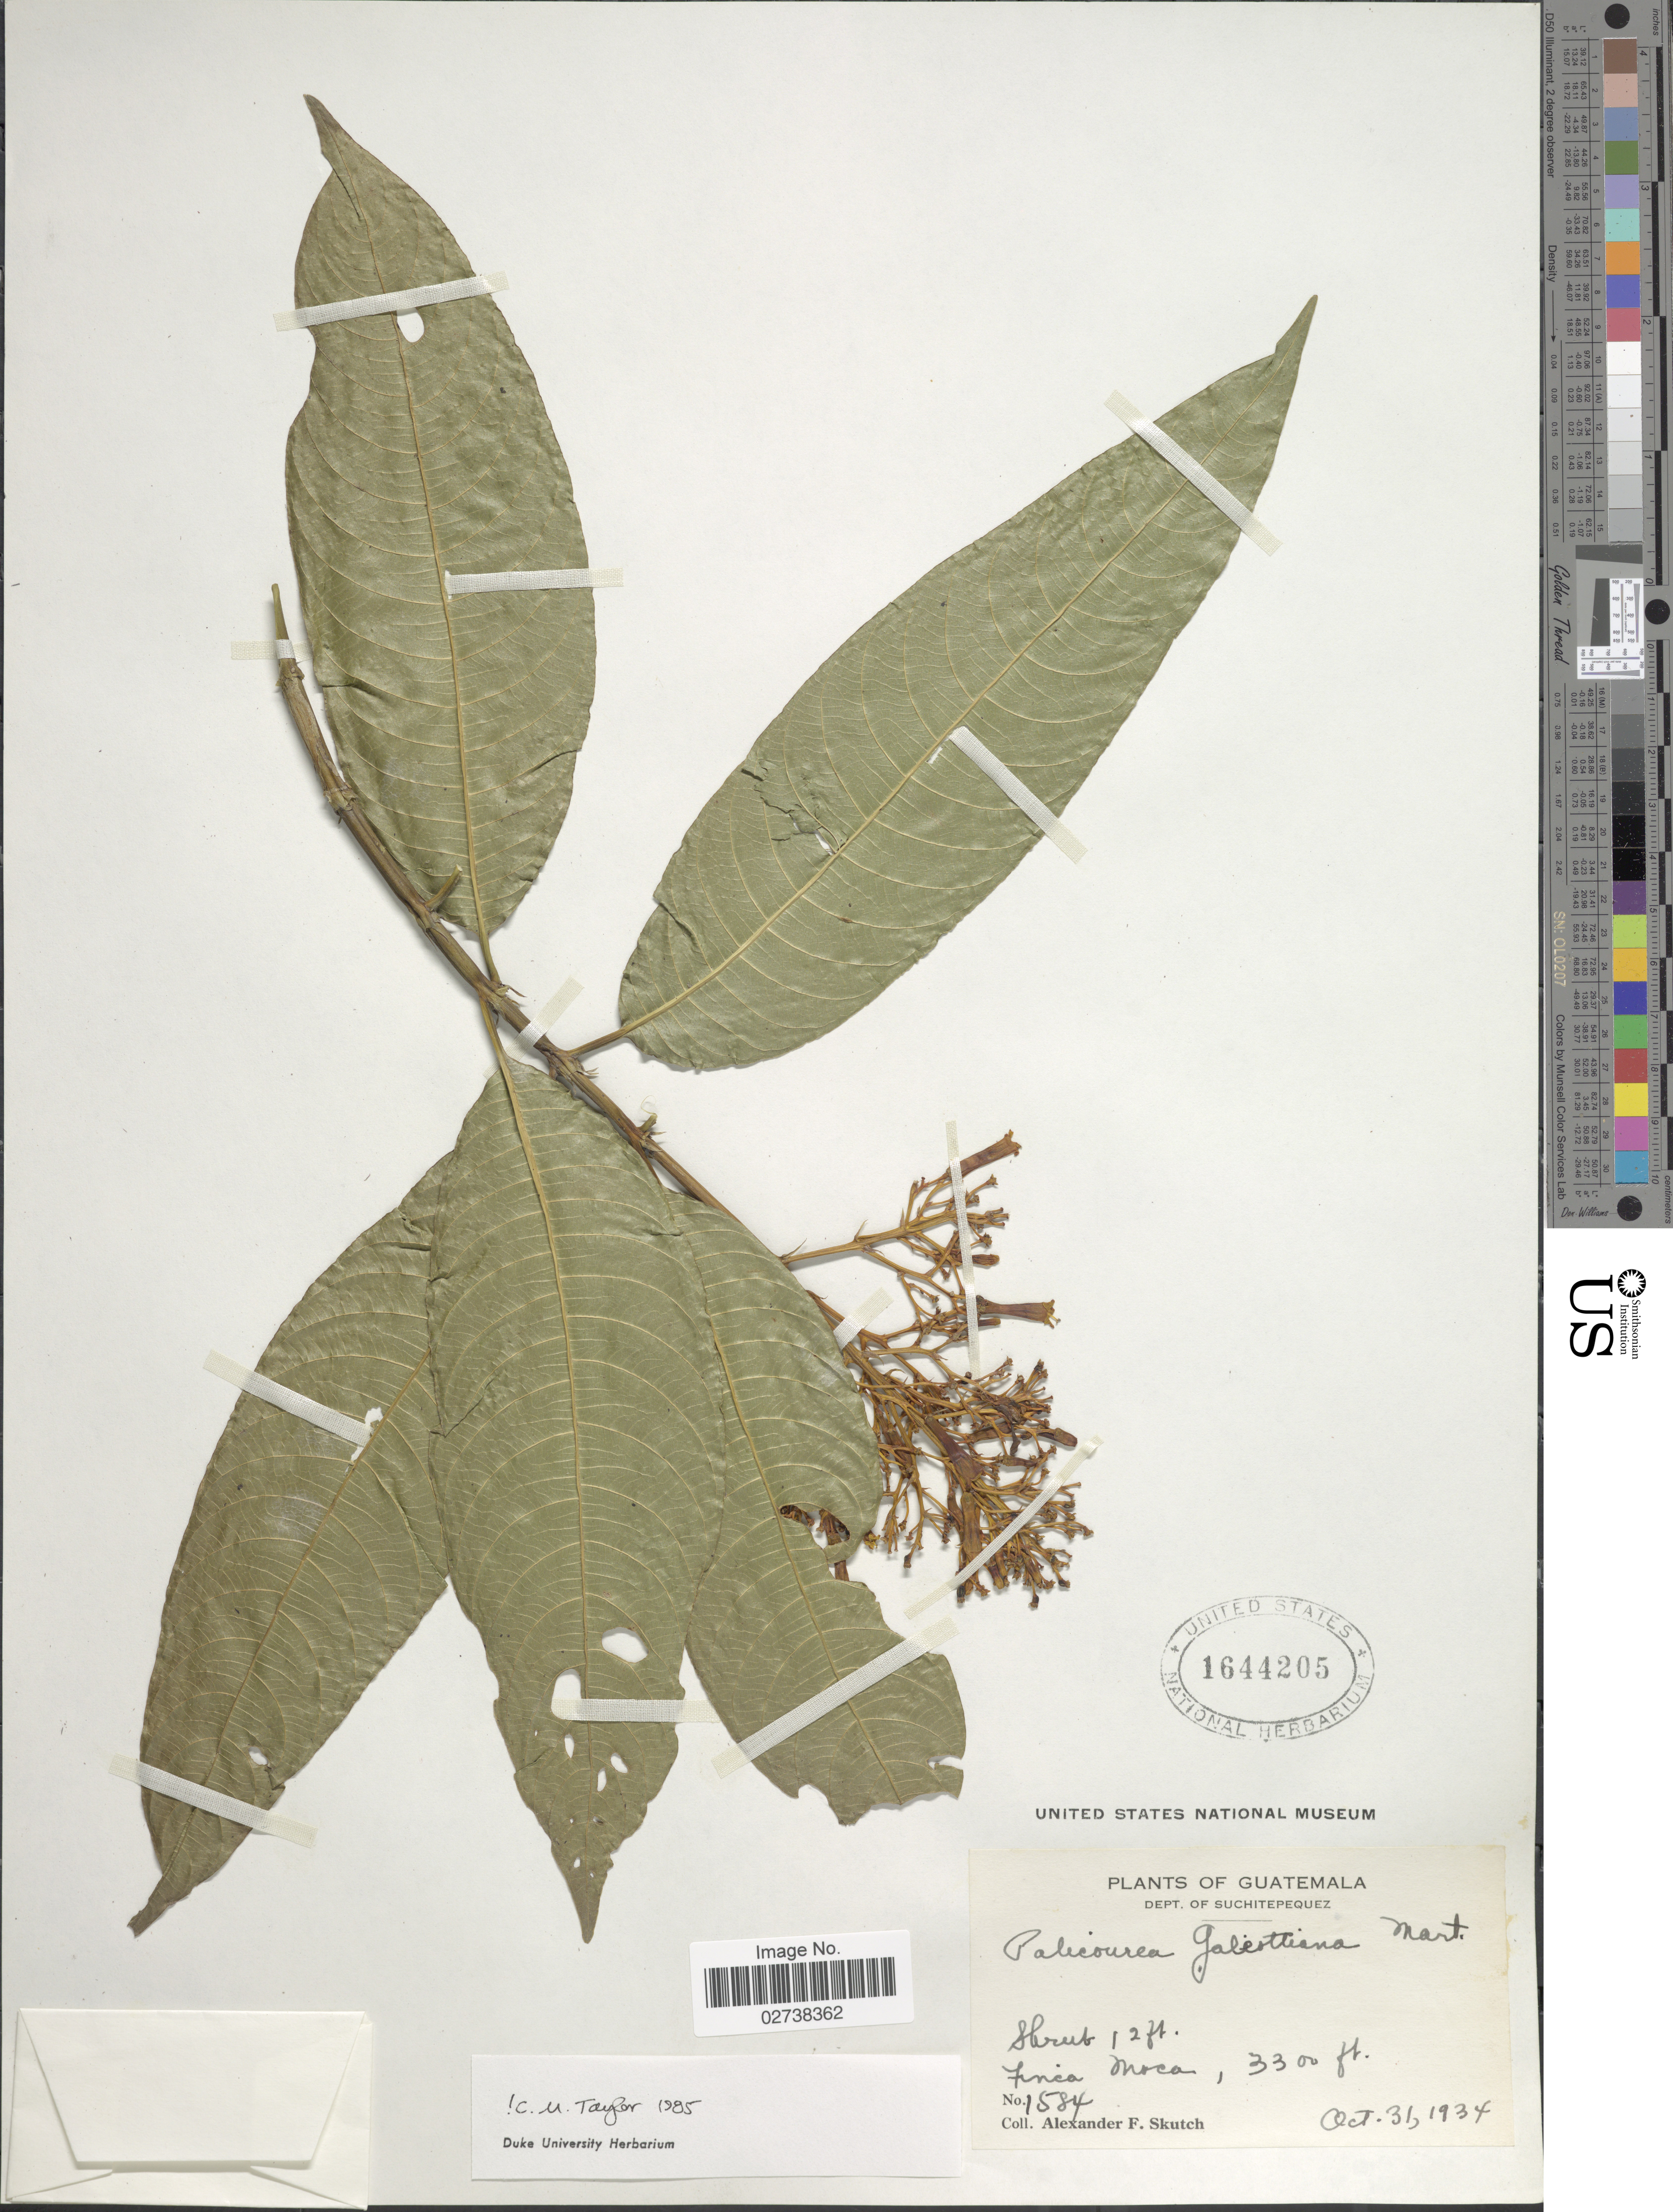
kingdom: Plantae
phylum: Tracheophyta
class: Magnoliopsida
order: Gentianales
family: Rubiaceae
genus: Palicourea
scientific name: Palicourea galeottiana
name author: M. Martens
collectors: A. F. Skutch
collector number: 1584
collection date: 1934-10-31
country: Guatemala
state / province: Suchitepéquez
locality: Dept. of Suchitepequez. Finca Moca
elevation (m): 1006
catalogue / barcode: US 1644205